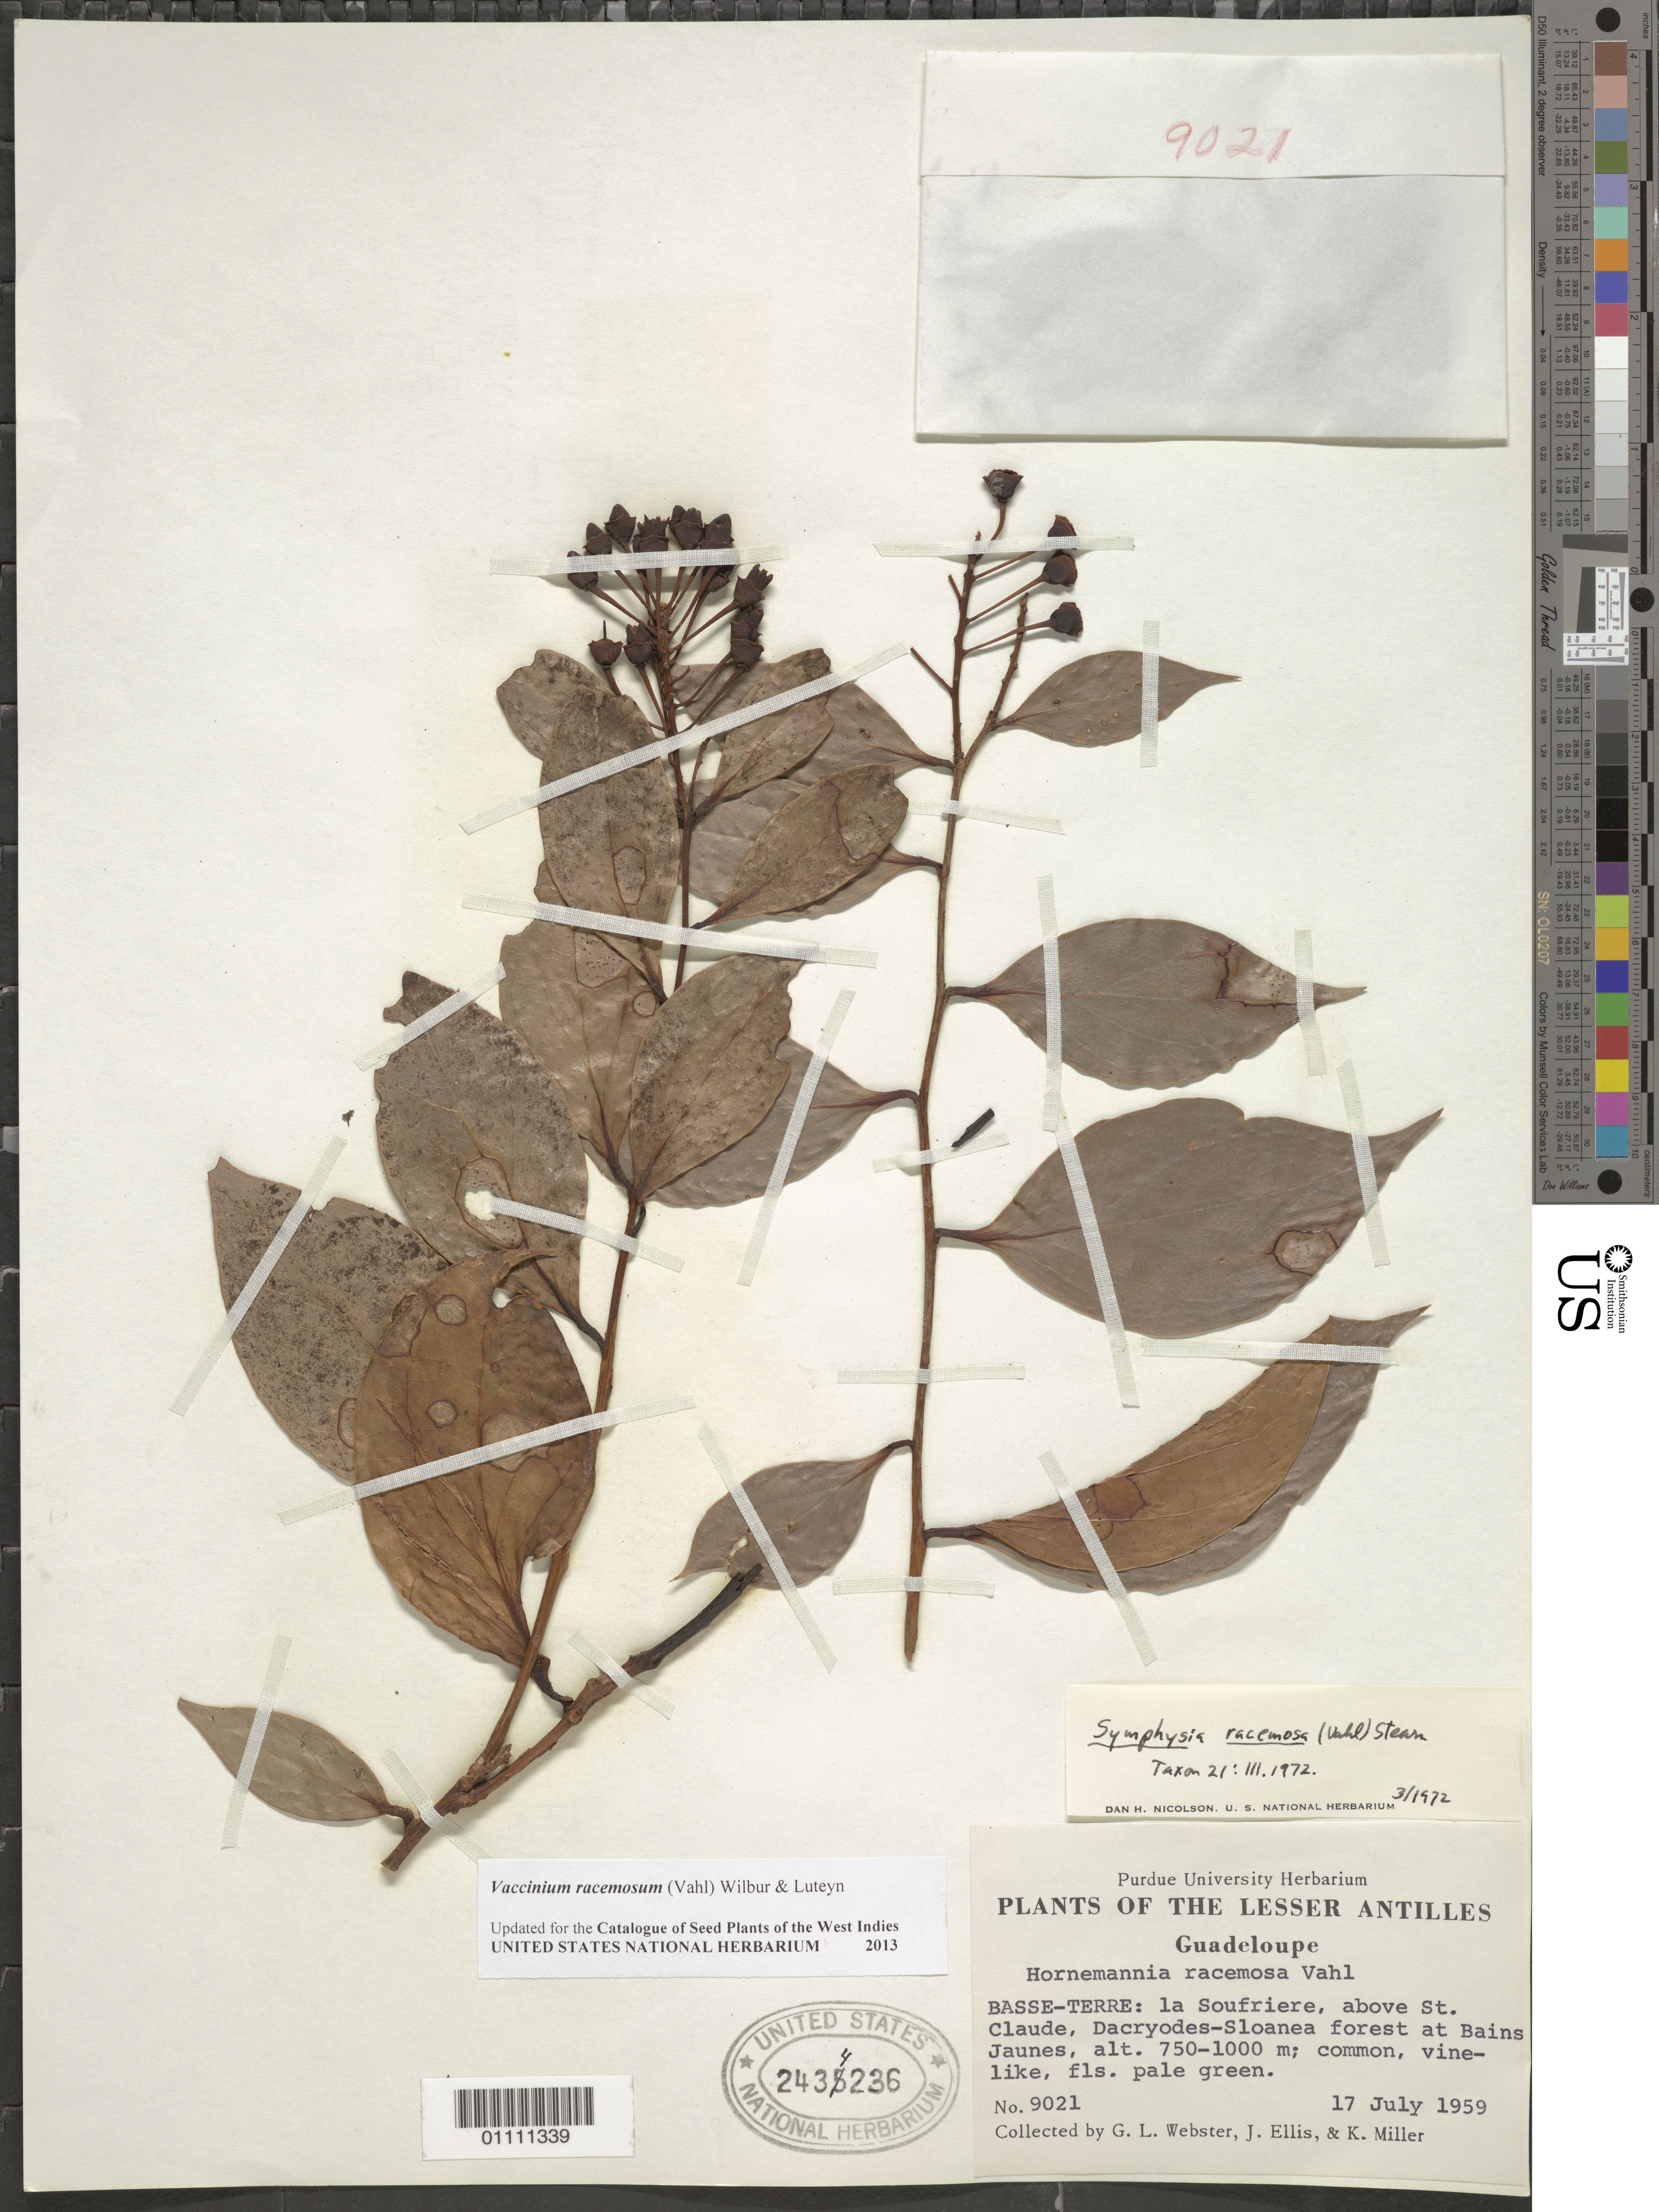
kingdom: Plantae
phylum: Tracheophyta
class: Magnoliopsida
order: Ericales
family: Ericaceae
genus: Symphysia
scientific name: Symphysia racemosa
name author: (Vahl) Stearn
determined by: Nicolson, Dan H.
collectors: G. L. Webster, J. Ellis & K. Miller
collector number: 9021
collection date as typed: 17 Jul 1959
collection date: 1959-07-17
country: Guadeloupe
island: Basse Terre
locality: la Soufriere, above St. Claude, Dacryodes-Sloanea forest at Bains Jauns.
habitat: Forest.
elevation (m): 750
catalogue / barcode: US 2434236